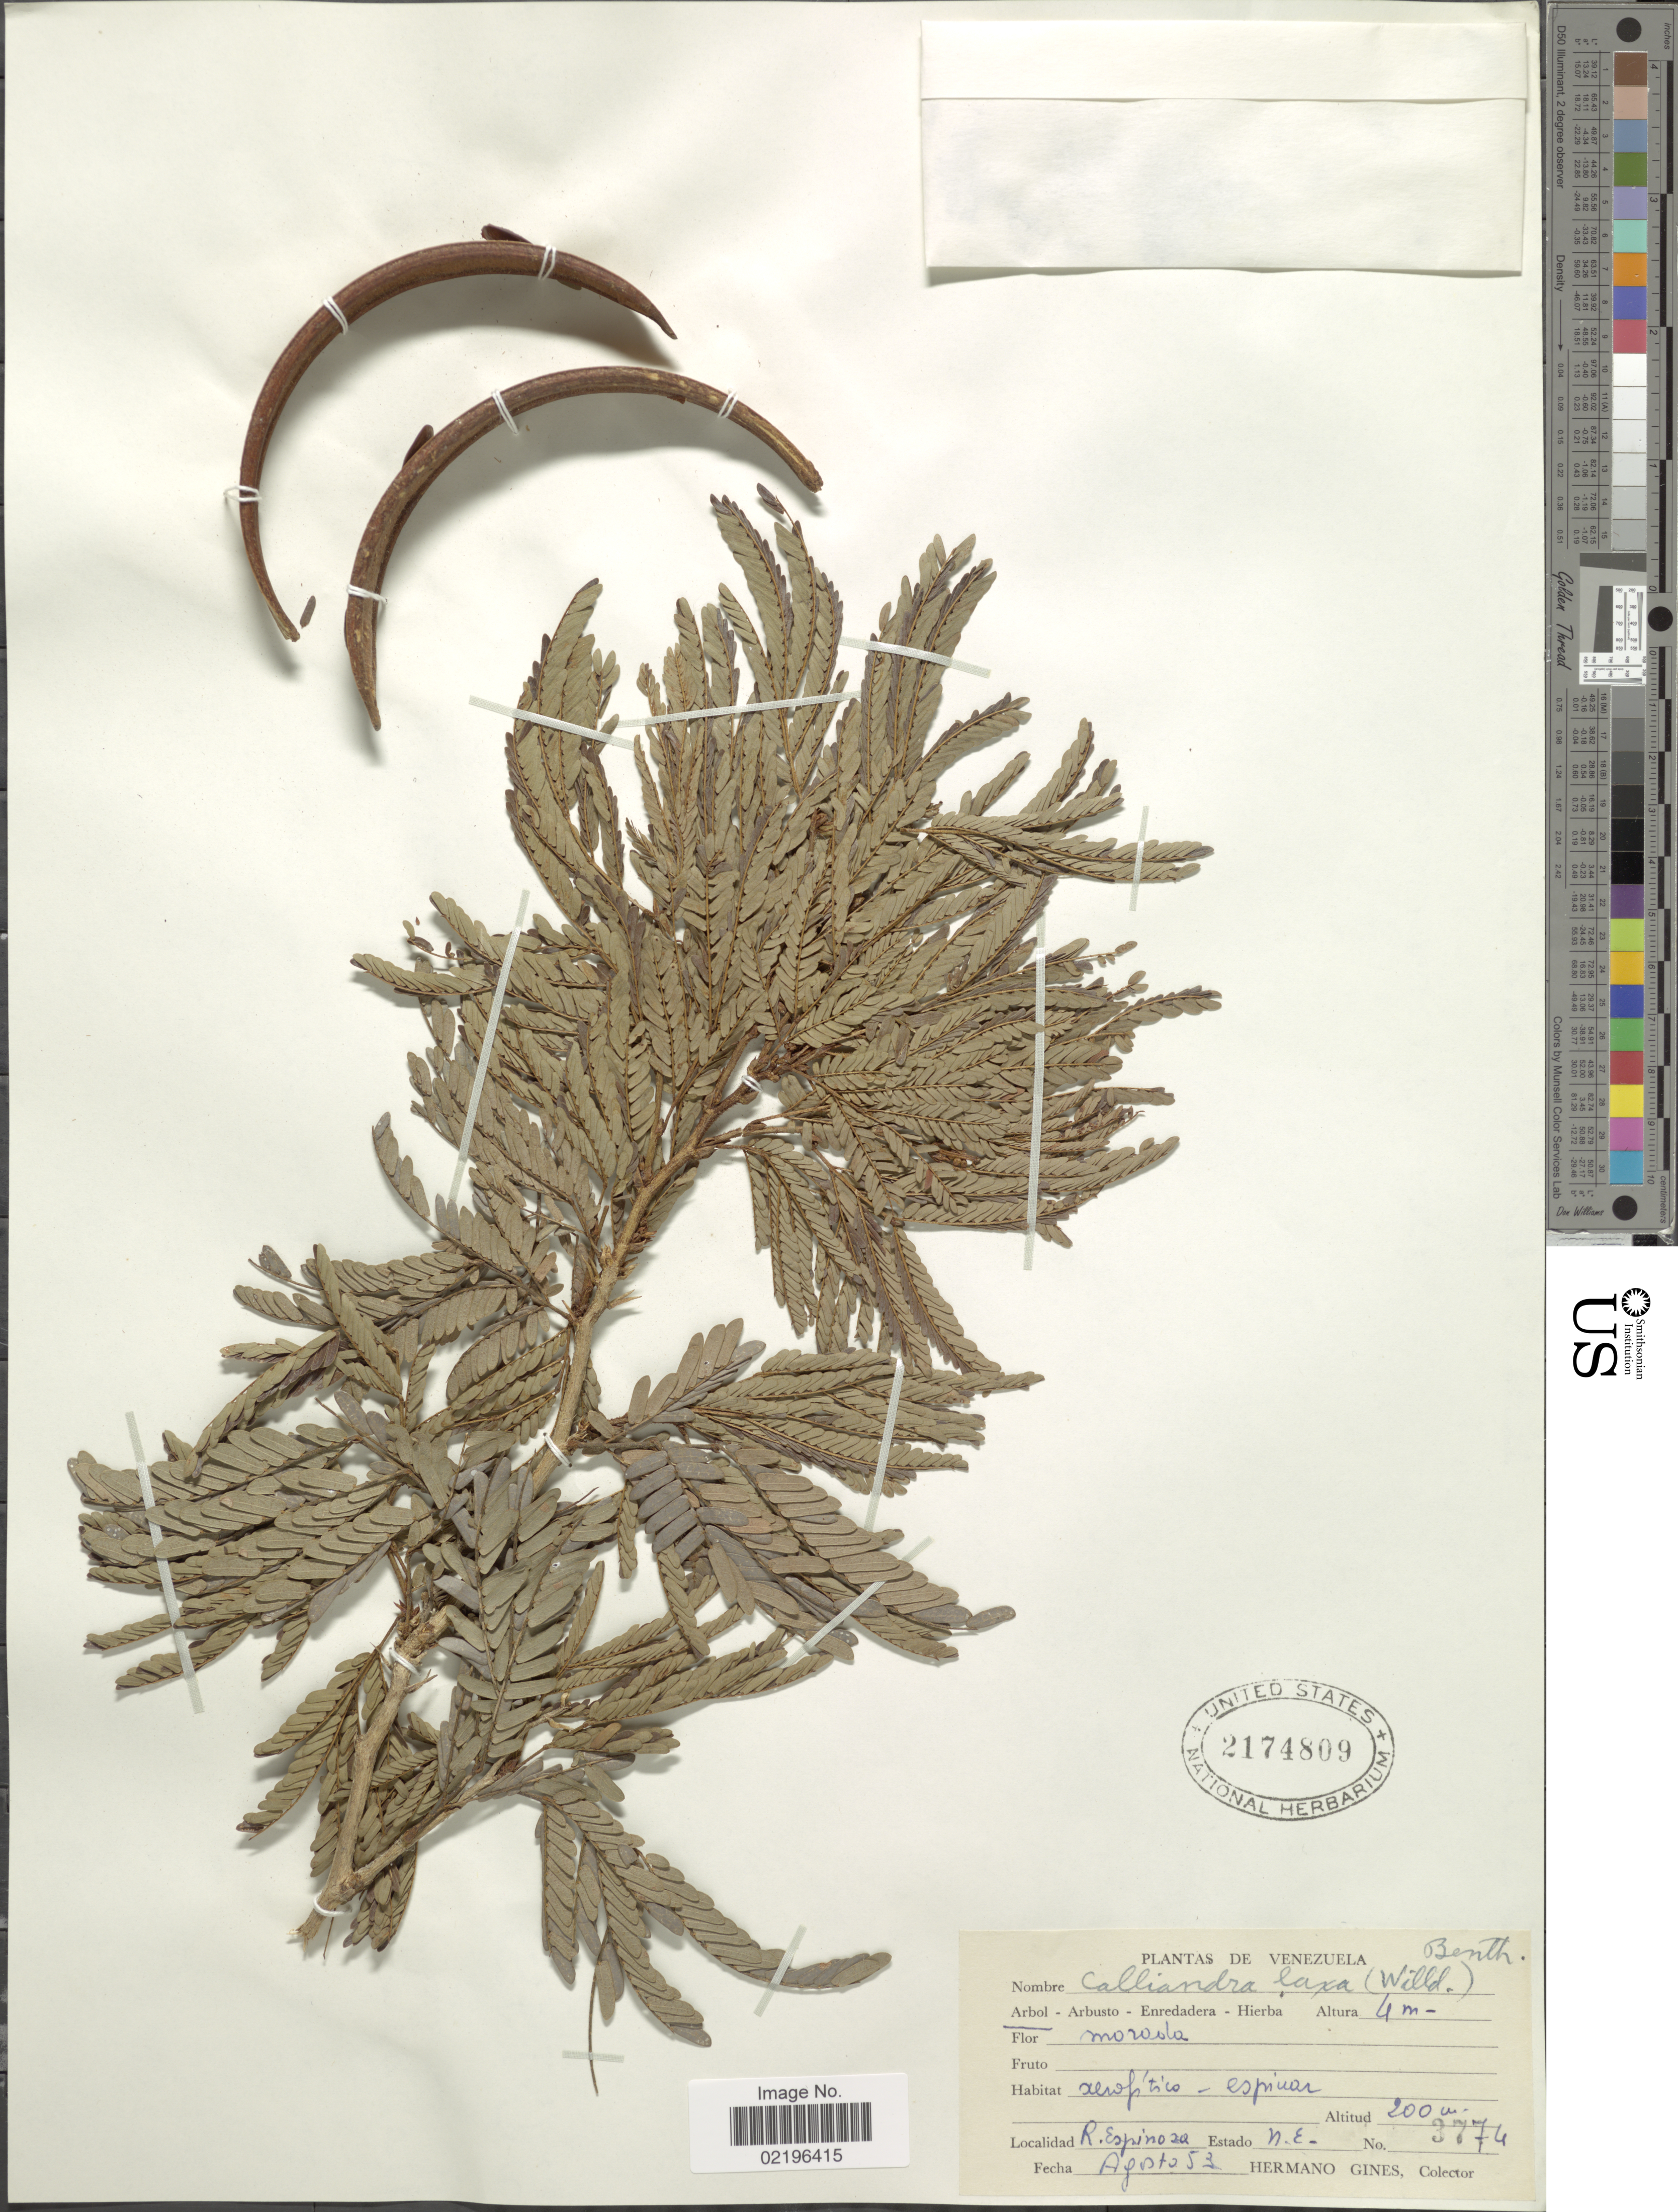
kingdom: Plantae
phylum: Tracheophyta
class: Magnoliopsida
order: Fabales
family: Fabaceae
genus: Calliandra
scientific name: Calliandra laxa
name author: (Willd.) Benth.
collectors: Bro. Gines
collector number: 3774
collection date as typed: Transcribed d/m/y: /8/53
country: Venezuela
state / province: Nueva Esparta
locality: R. Espinoza. Estado N. E.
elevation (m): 200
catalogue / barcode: US 2174809